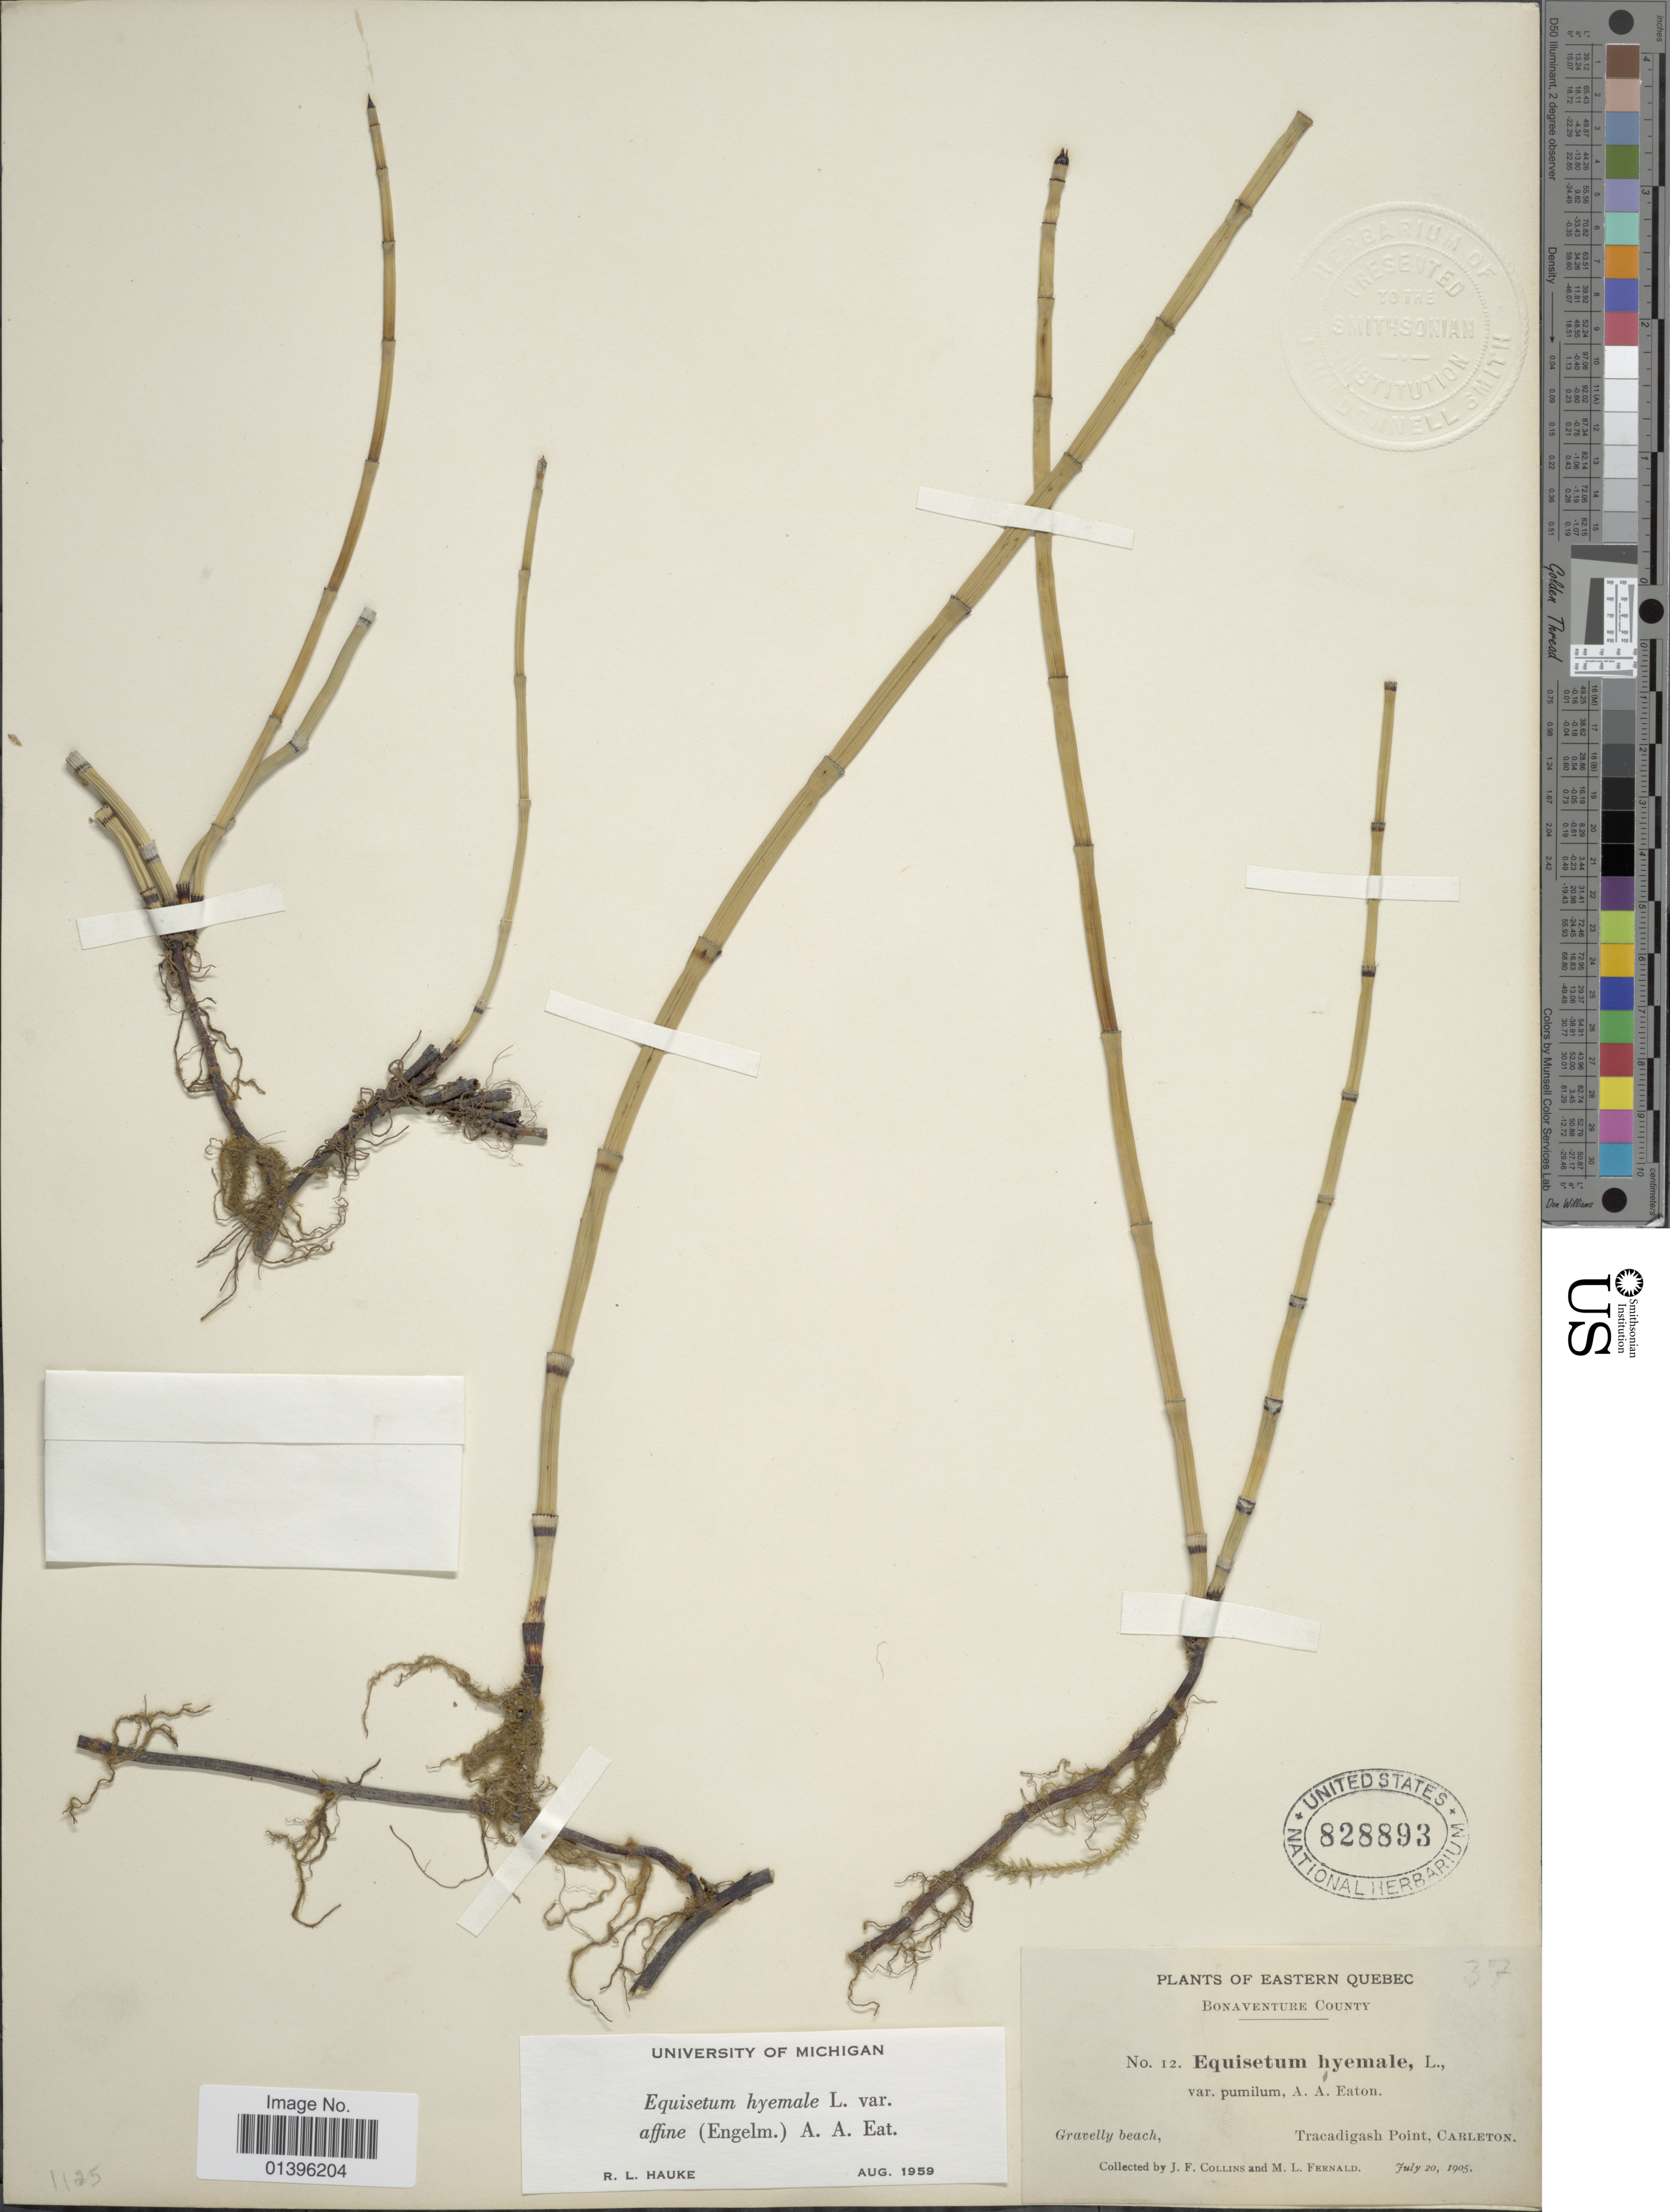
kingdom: Plantae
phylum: Tracheophyta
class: Polypodiopsida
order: Equisetales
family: Equisetaceae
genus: Equisetum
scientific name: Equisetum hyemale var. affine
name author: (Engelm.) A.A. Eaton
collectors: J. Collins & M. L. Fernald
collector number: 12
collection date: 1905-07-20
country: Canada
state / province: Quebec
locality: Eastern Quebec. Bonaventure County. Gravelly beach, Tracadigash Point, Carleton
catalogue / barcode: US 828893